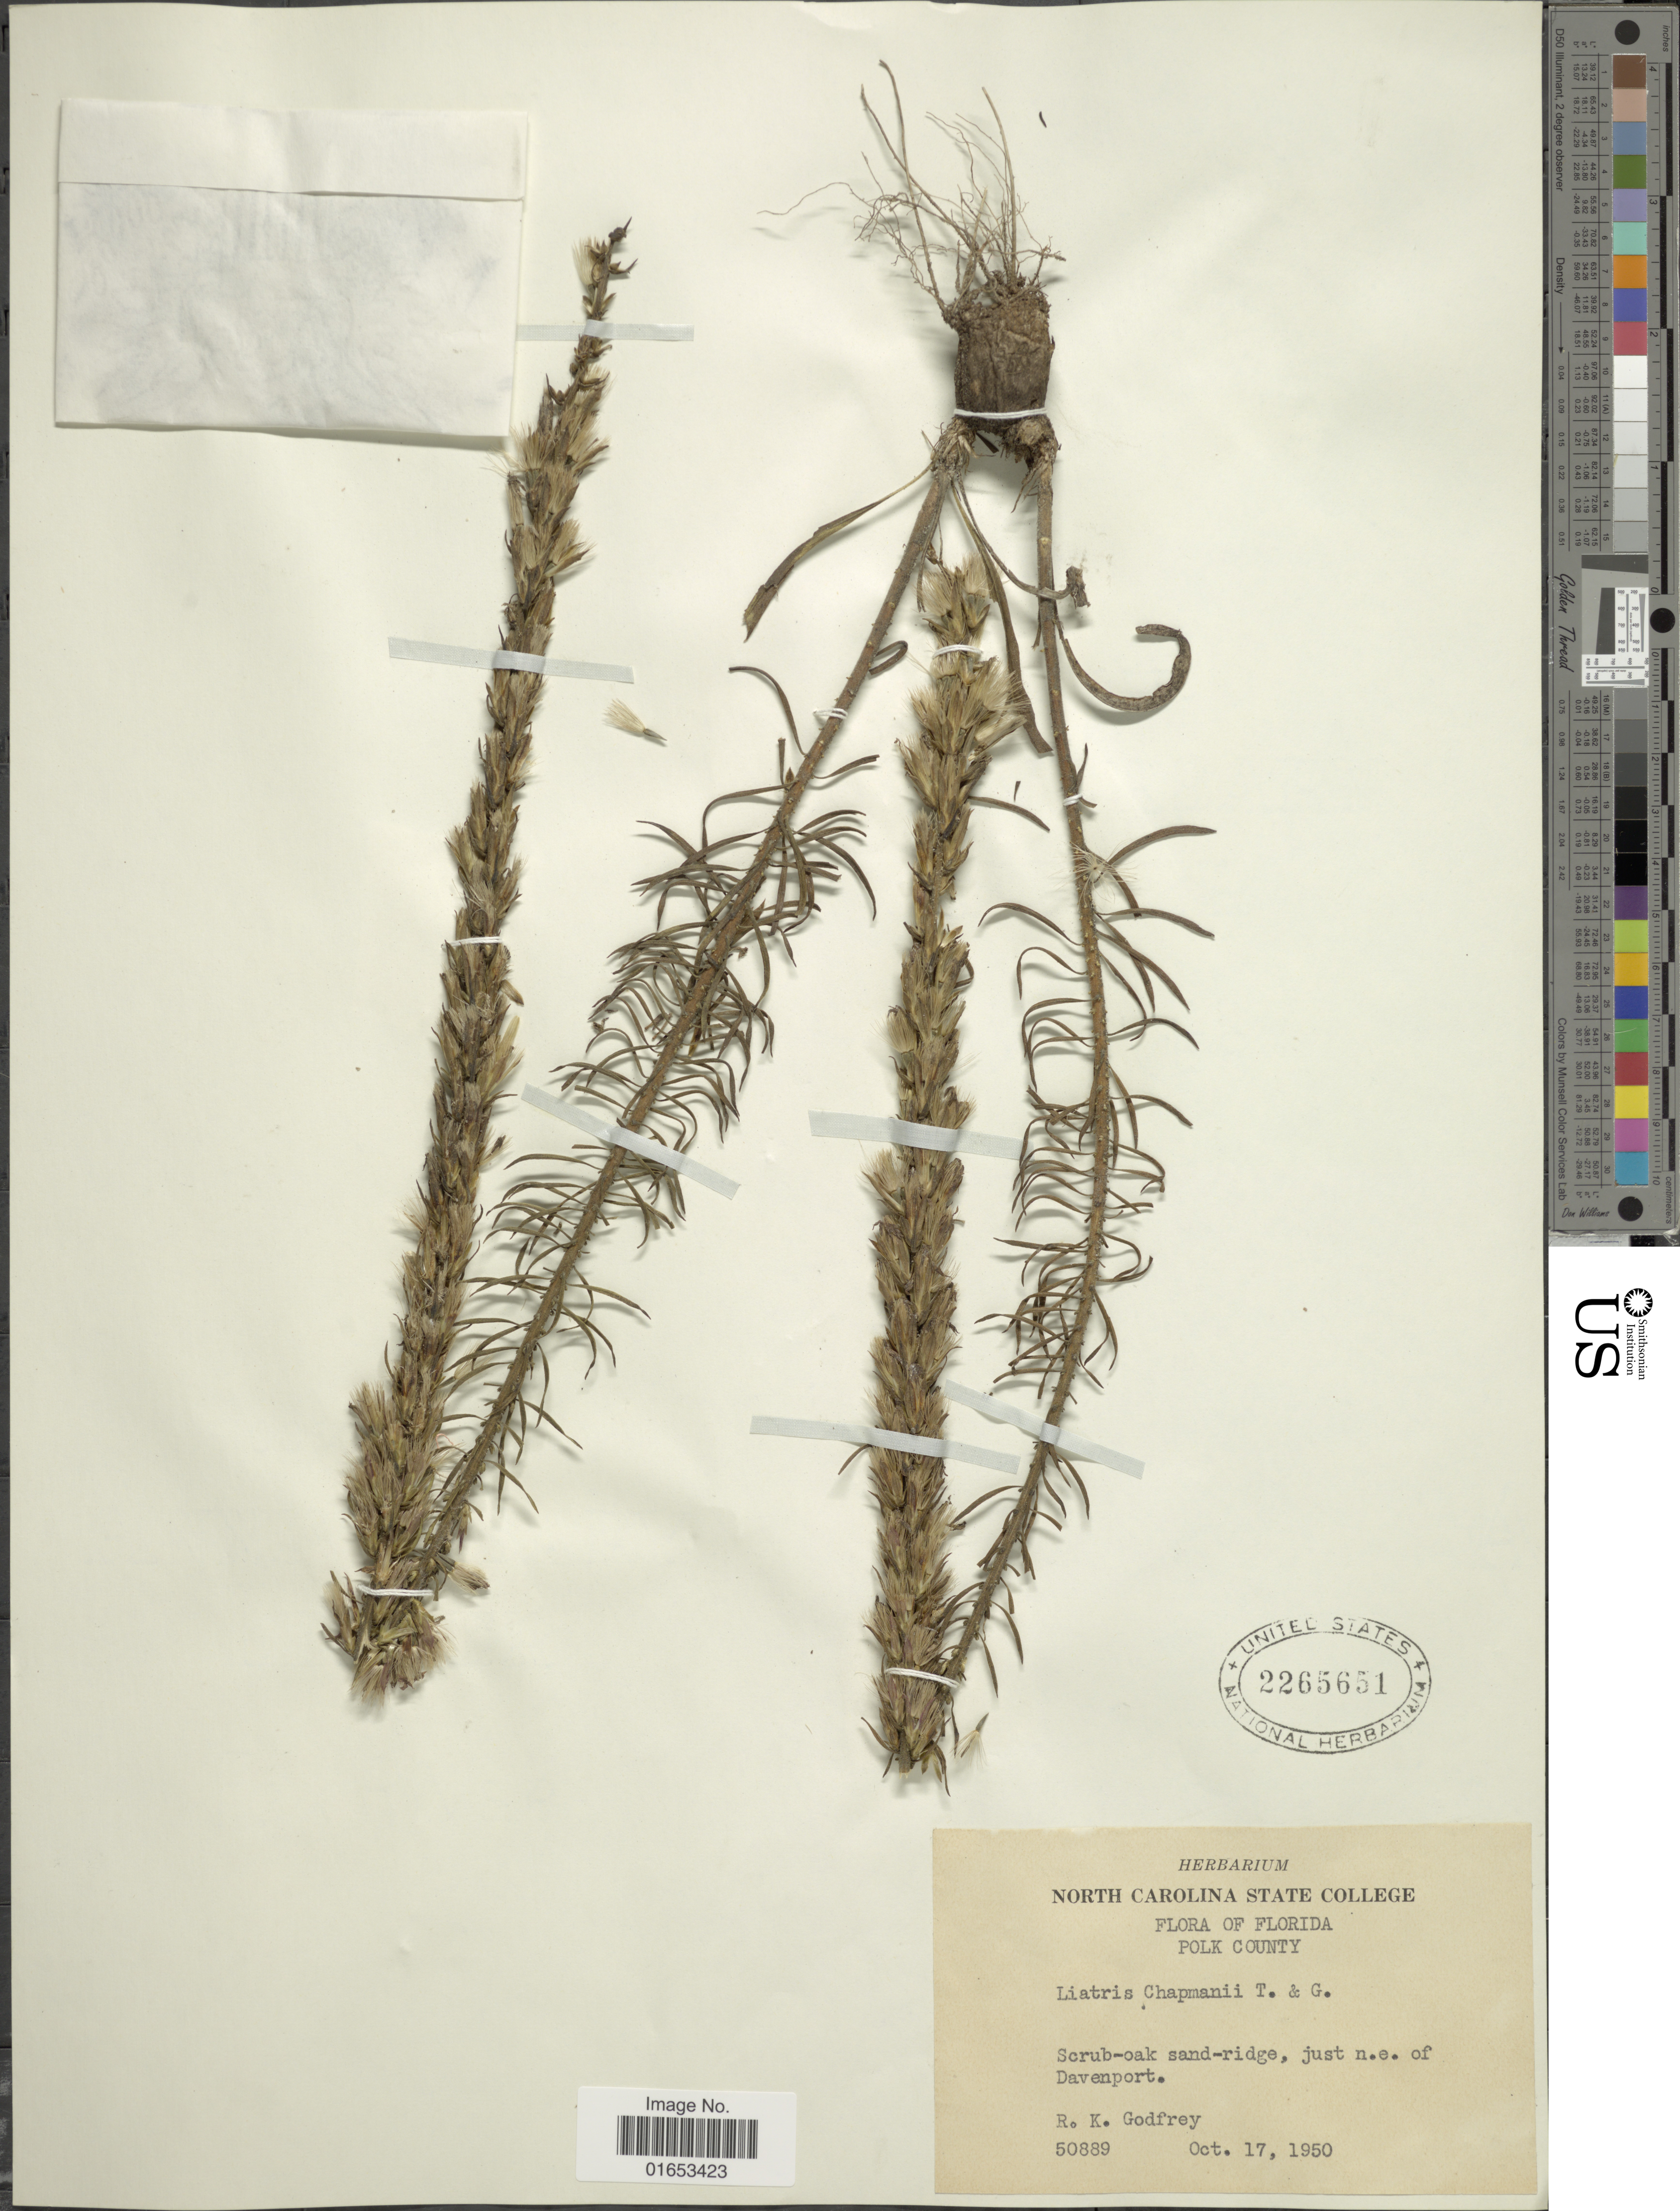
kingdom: Plantae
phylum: Tracheophyta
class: Magnoliopsida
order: Asterales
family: Asteraceae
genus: Liatris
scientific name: Liatris chapmanii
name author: Torr. & A. Gray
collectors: R. K. Godfrey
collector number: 50889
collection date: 1950-10-17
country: United States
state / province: Florida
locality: Polk County, Scrub-oak sand-ridge, just n.e. of Davenport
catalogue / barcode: US 2265651